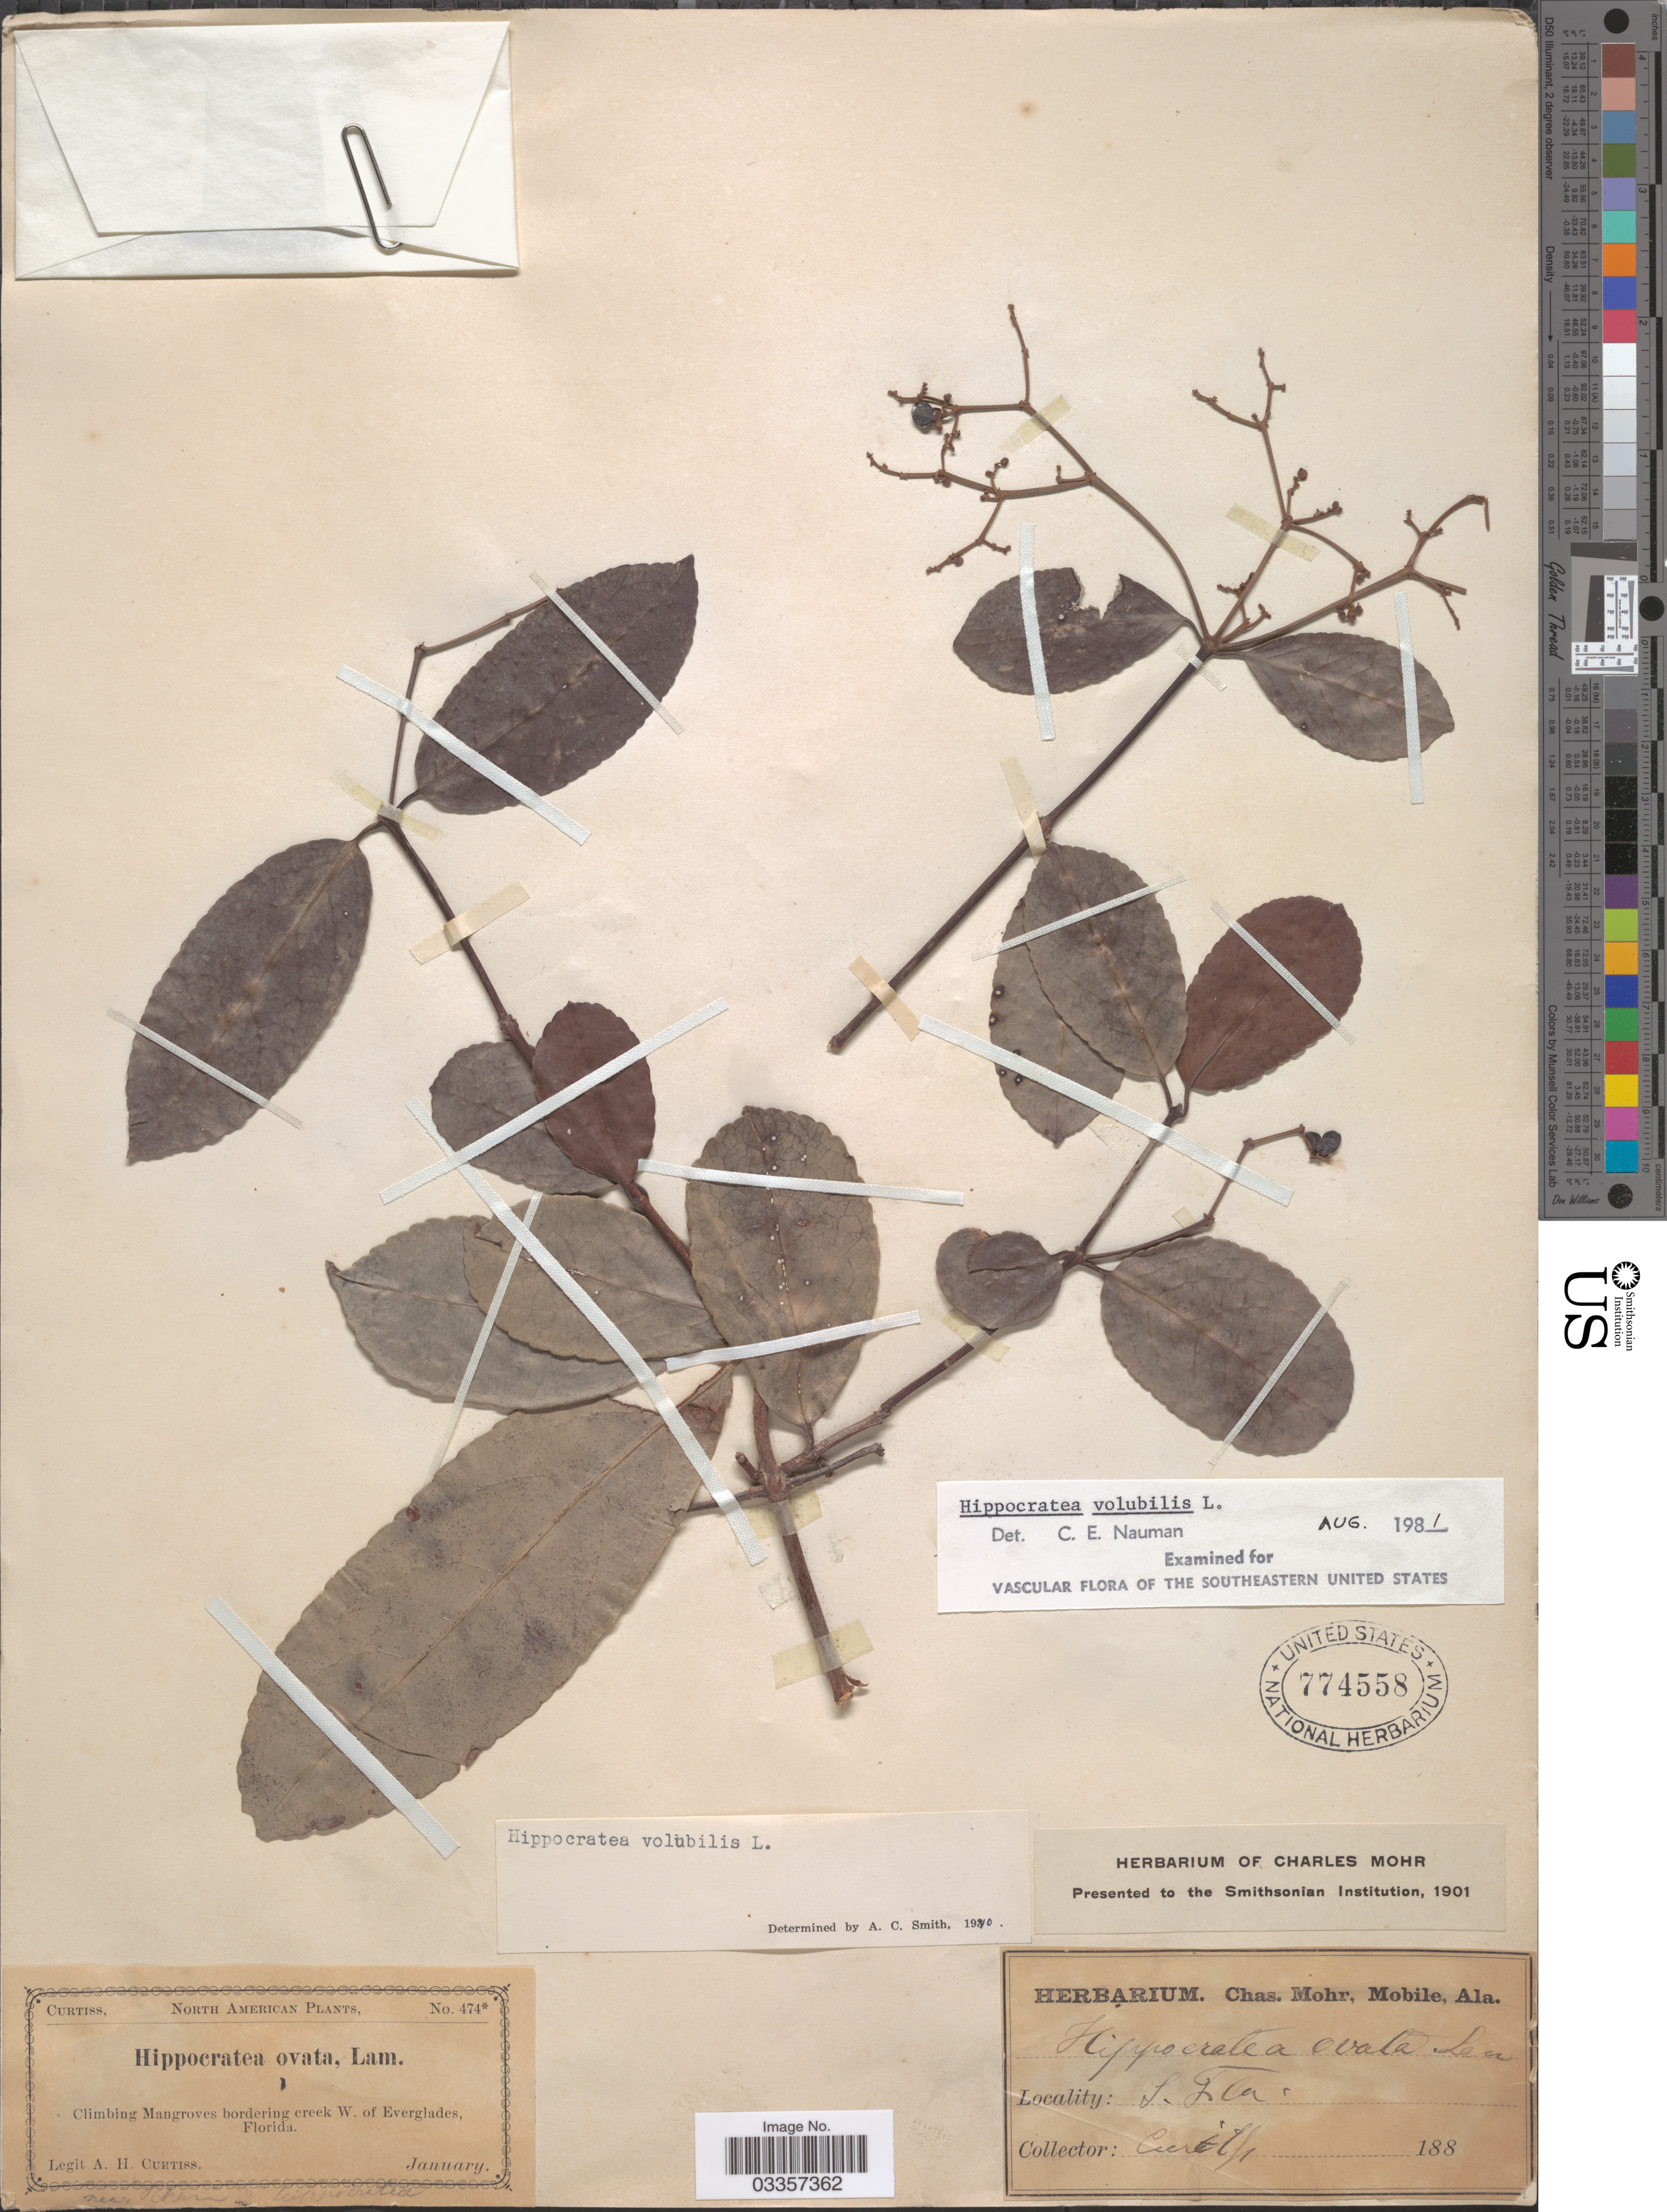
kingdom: Plantae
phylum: Tracheophyta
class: Magnoliopsida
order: Celastrales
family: Celastraceae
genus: Hippocratea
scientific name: Hippocratea volubilis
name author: L.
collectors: A. H. Curtiss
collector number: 474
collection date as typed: January 188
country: United States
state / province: Florida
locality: Climbing Mangroves bordering creek W. of Everglades. S. Fla.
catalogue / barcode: US 774558